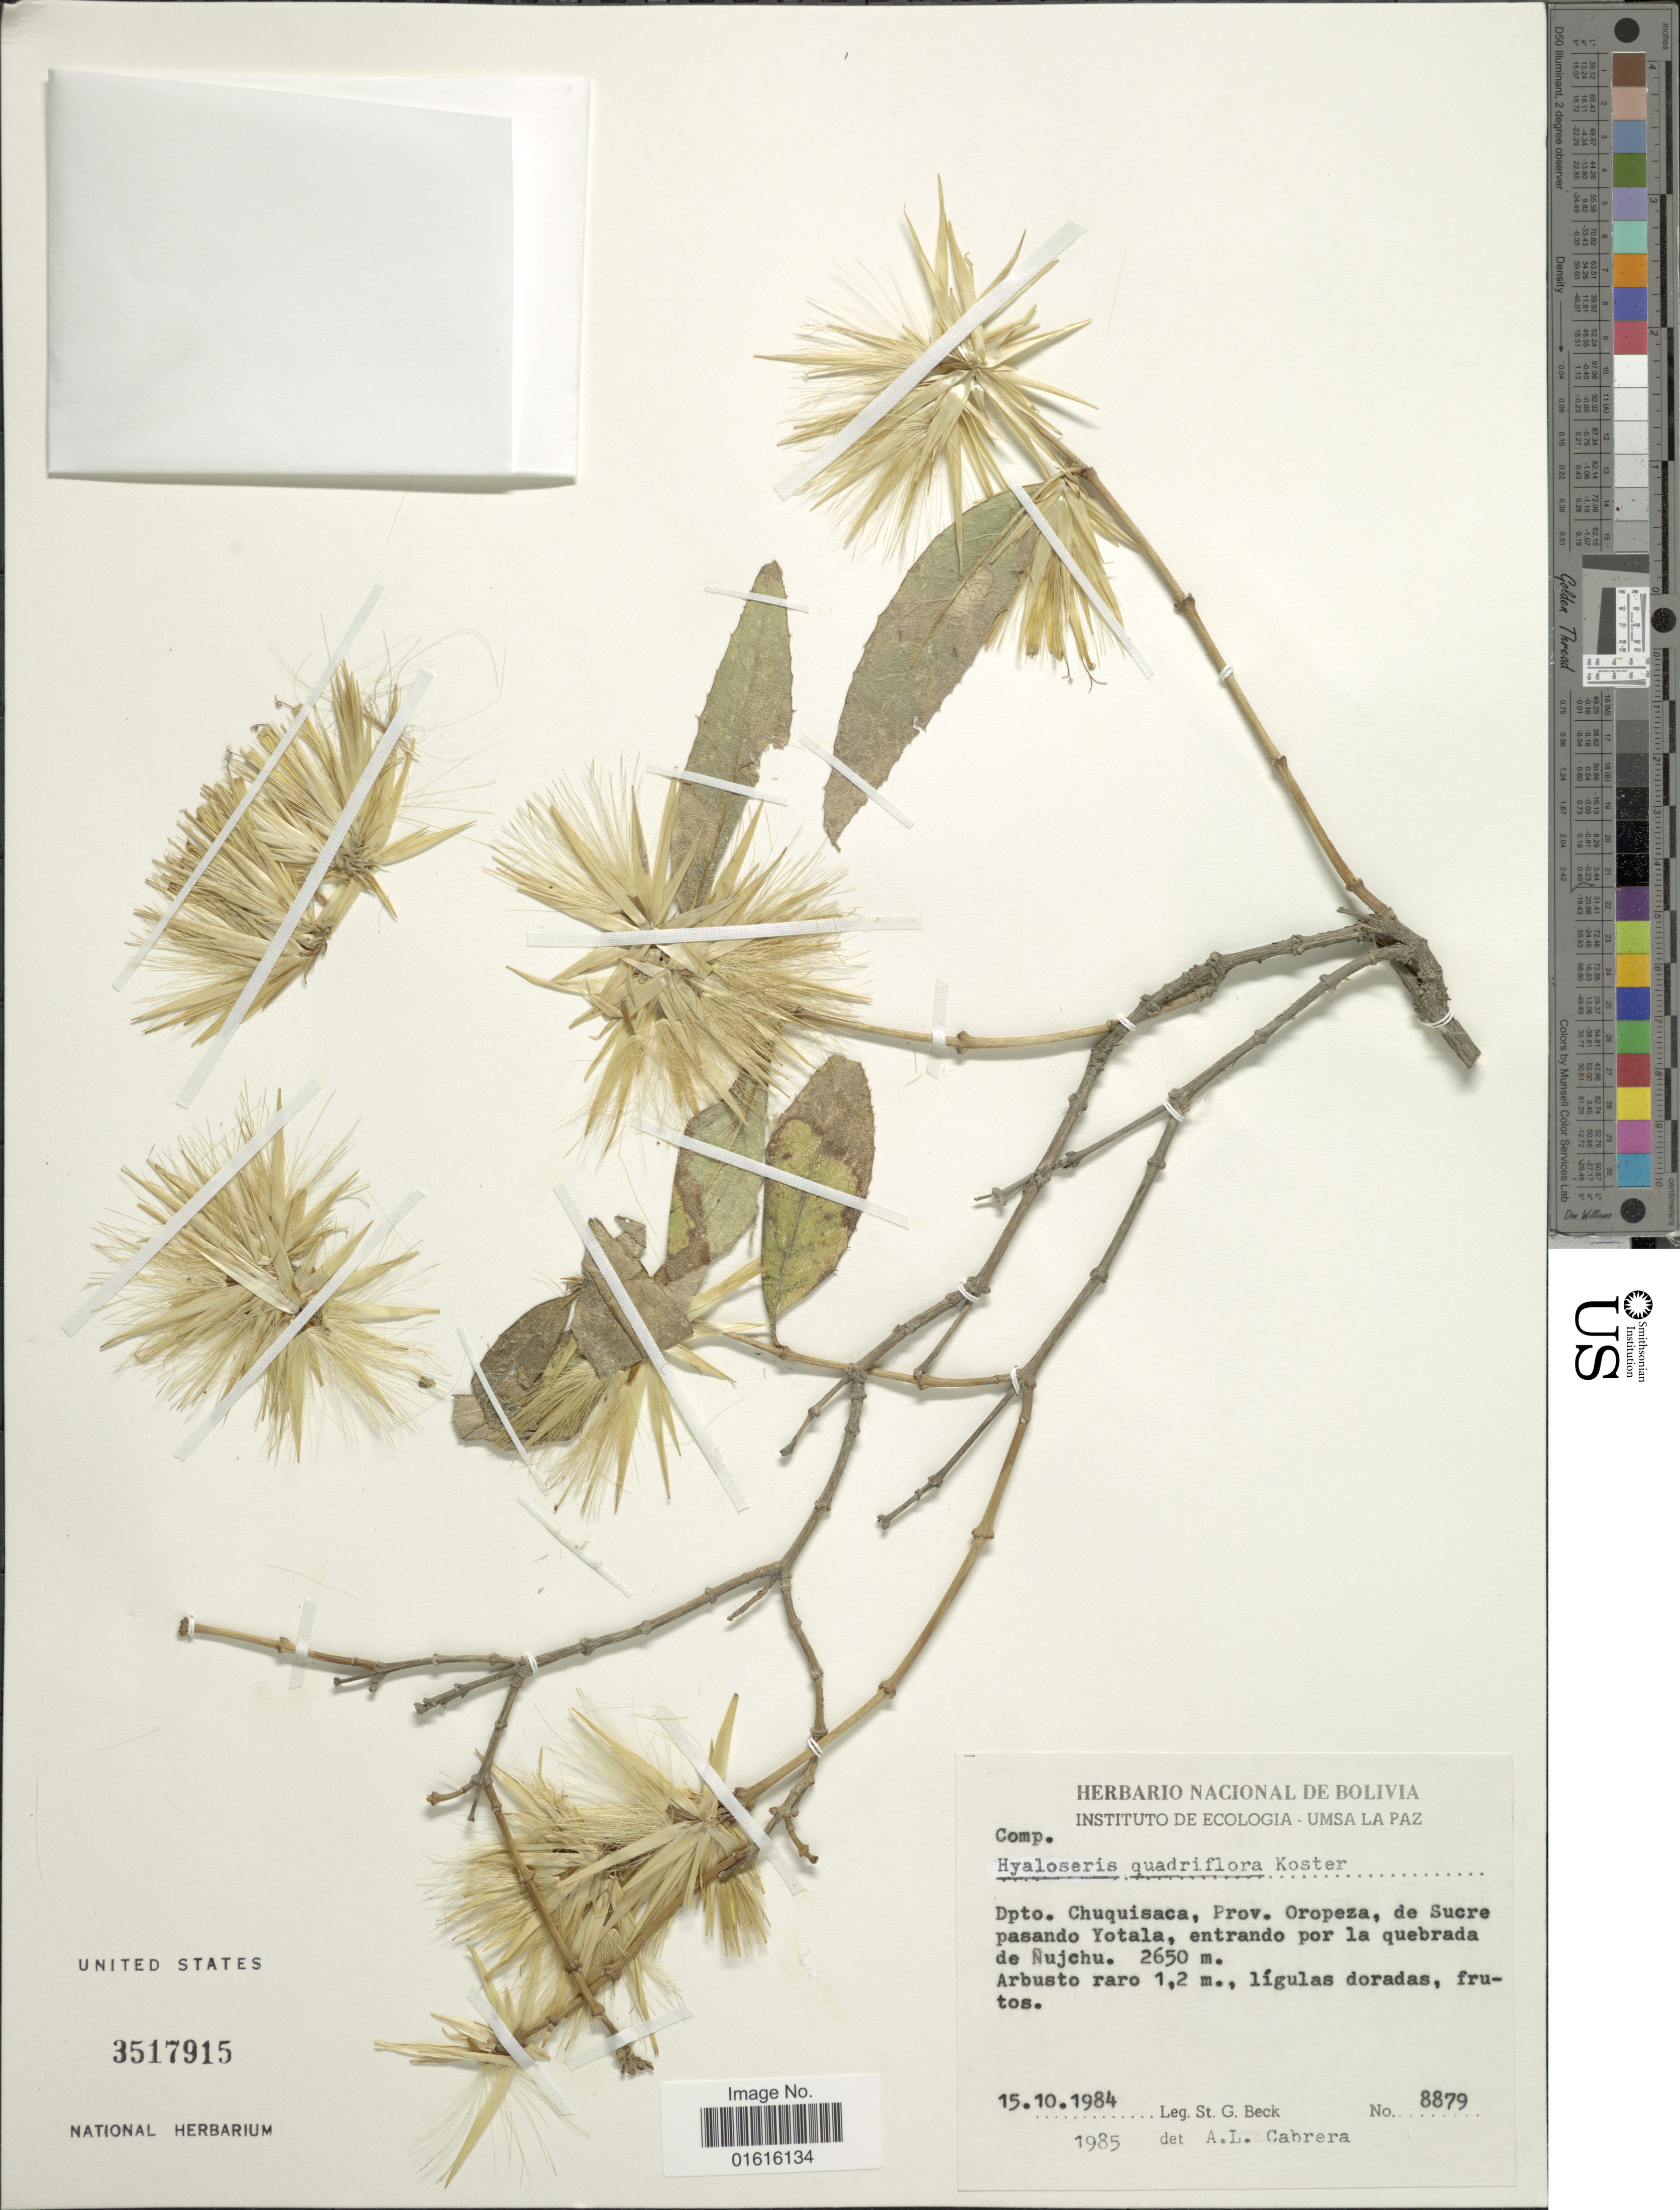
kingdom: Plantae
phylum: Tracheophyta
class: Magnoliopsida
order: Asterales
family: Asteraceae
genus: Hyaloseris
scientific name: Hyaloseris quadriflora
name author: J. Kost.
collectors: S. G. Beck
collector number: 8879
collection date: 1984-10-15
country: Bolivia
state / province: Chuquisaca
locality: Prov. Oropeza, de Sucre pasando Yotala, entrando por la quebrada de Nujehu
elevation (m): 2650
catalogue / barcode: US 3517915